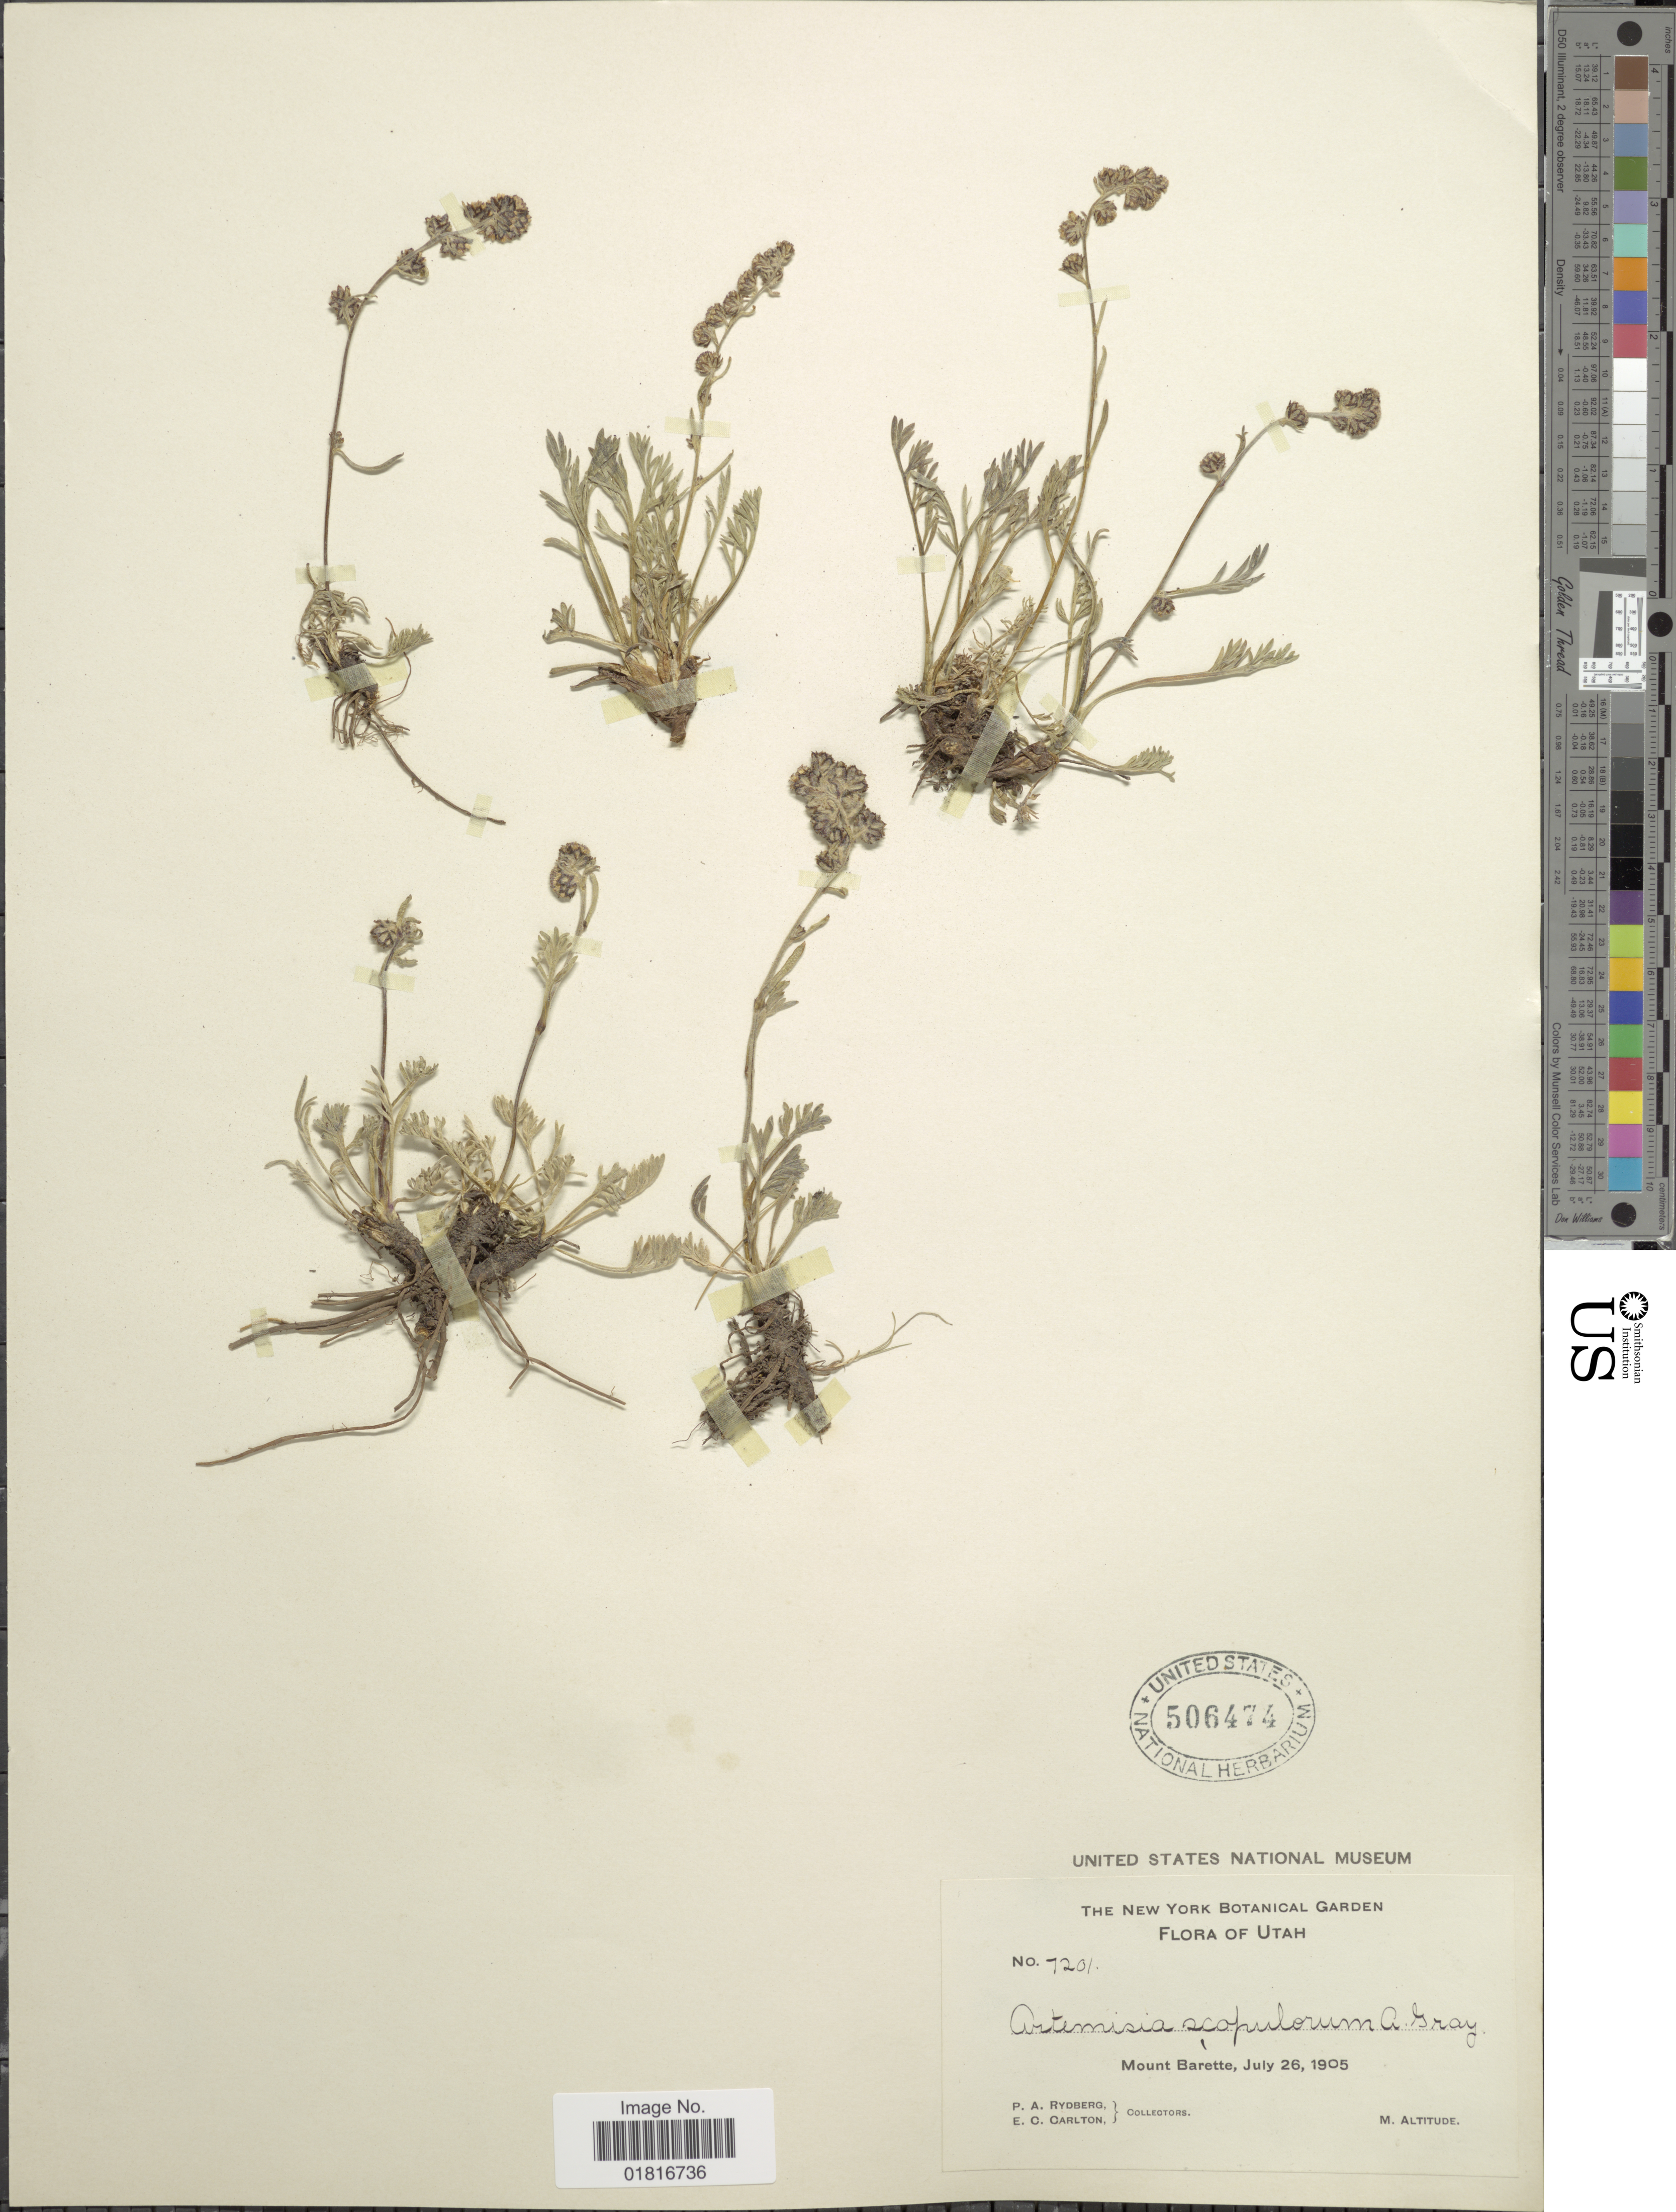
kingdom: Plantae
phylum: Tracheophyta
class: Magnoliopsida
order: Asterales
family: Asteraceae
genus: Artemisia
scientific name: Artemisia scopulorum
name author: A. Gray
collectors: P. A. Rydberg & E. Carlton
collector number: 7201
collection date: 1905-07-26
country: United States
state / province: Utah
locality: Mount Barette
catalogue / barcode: US 506474